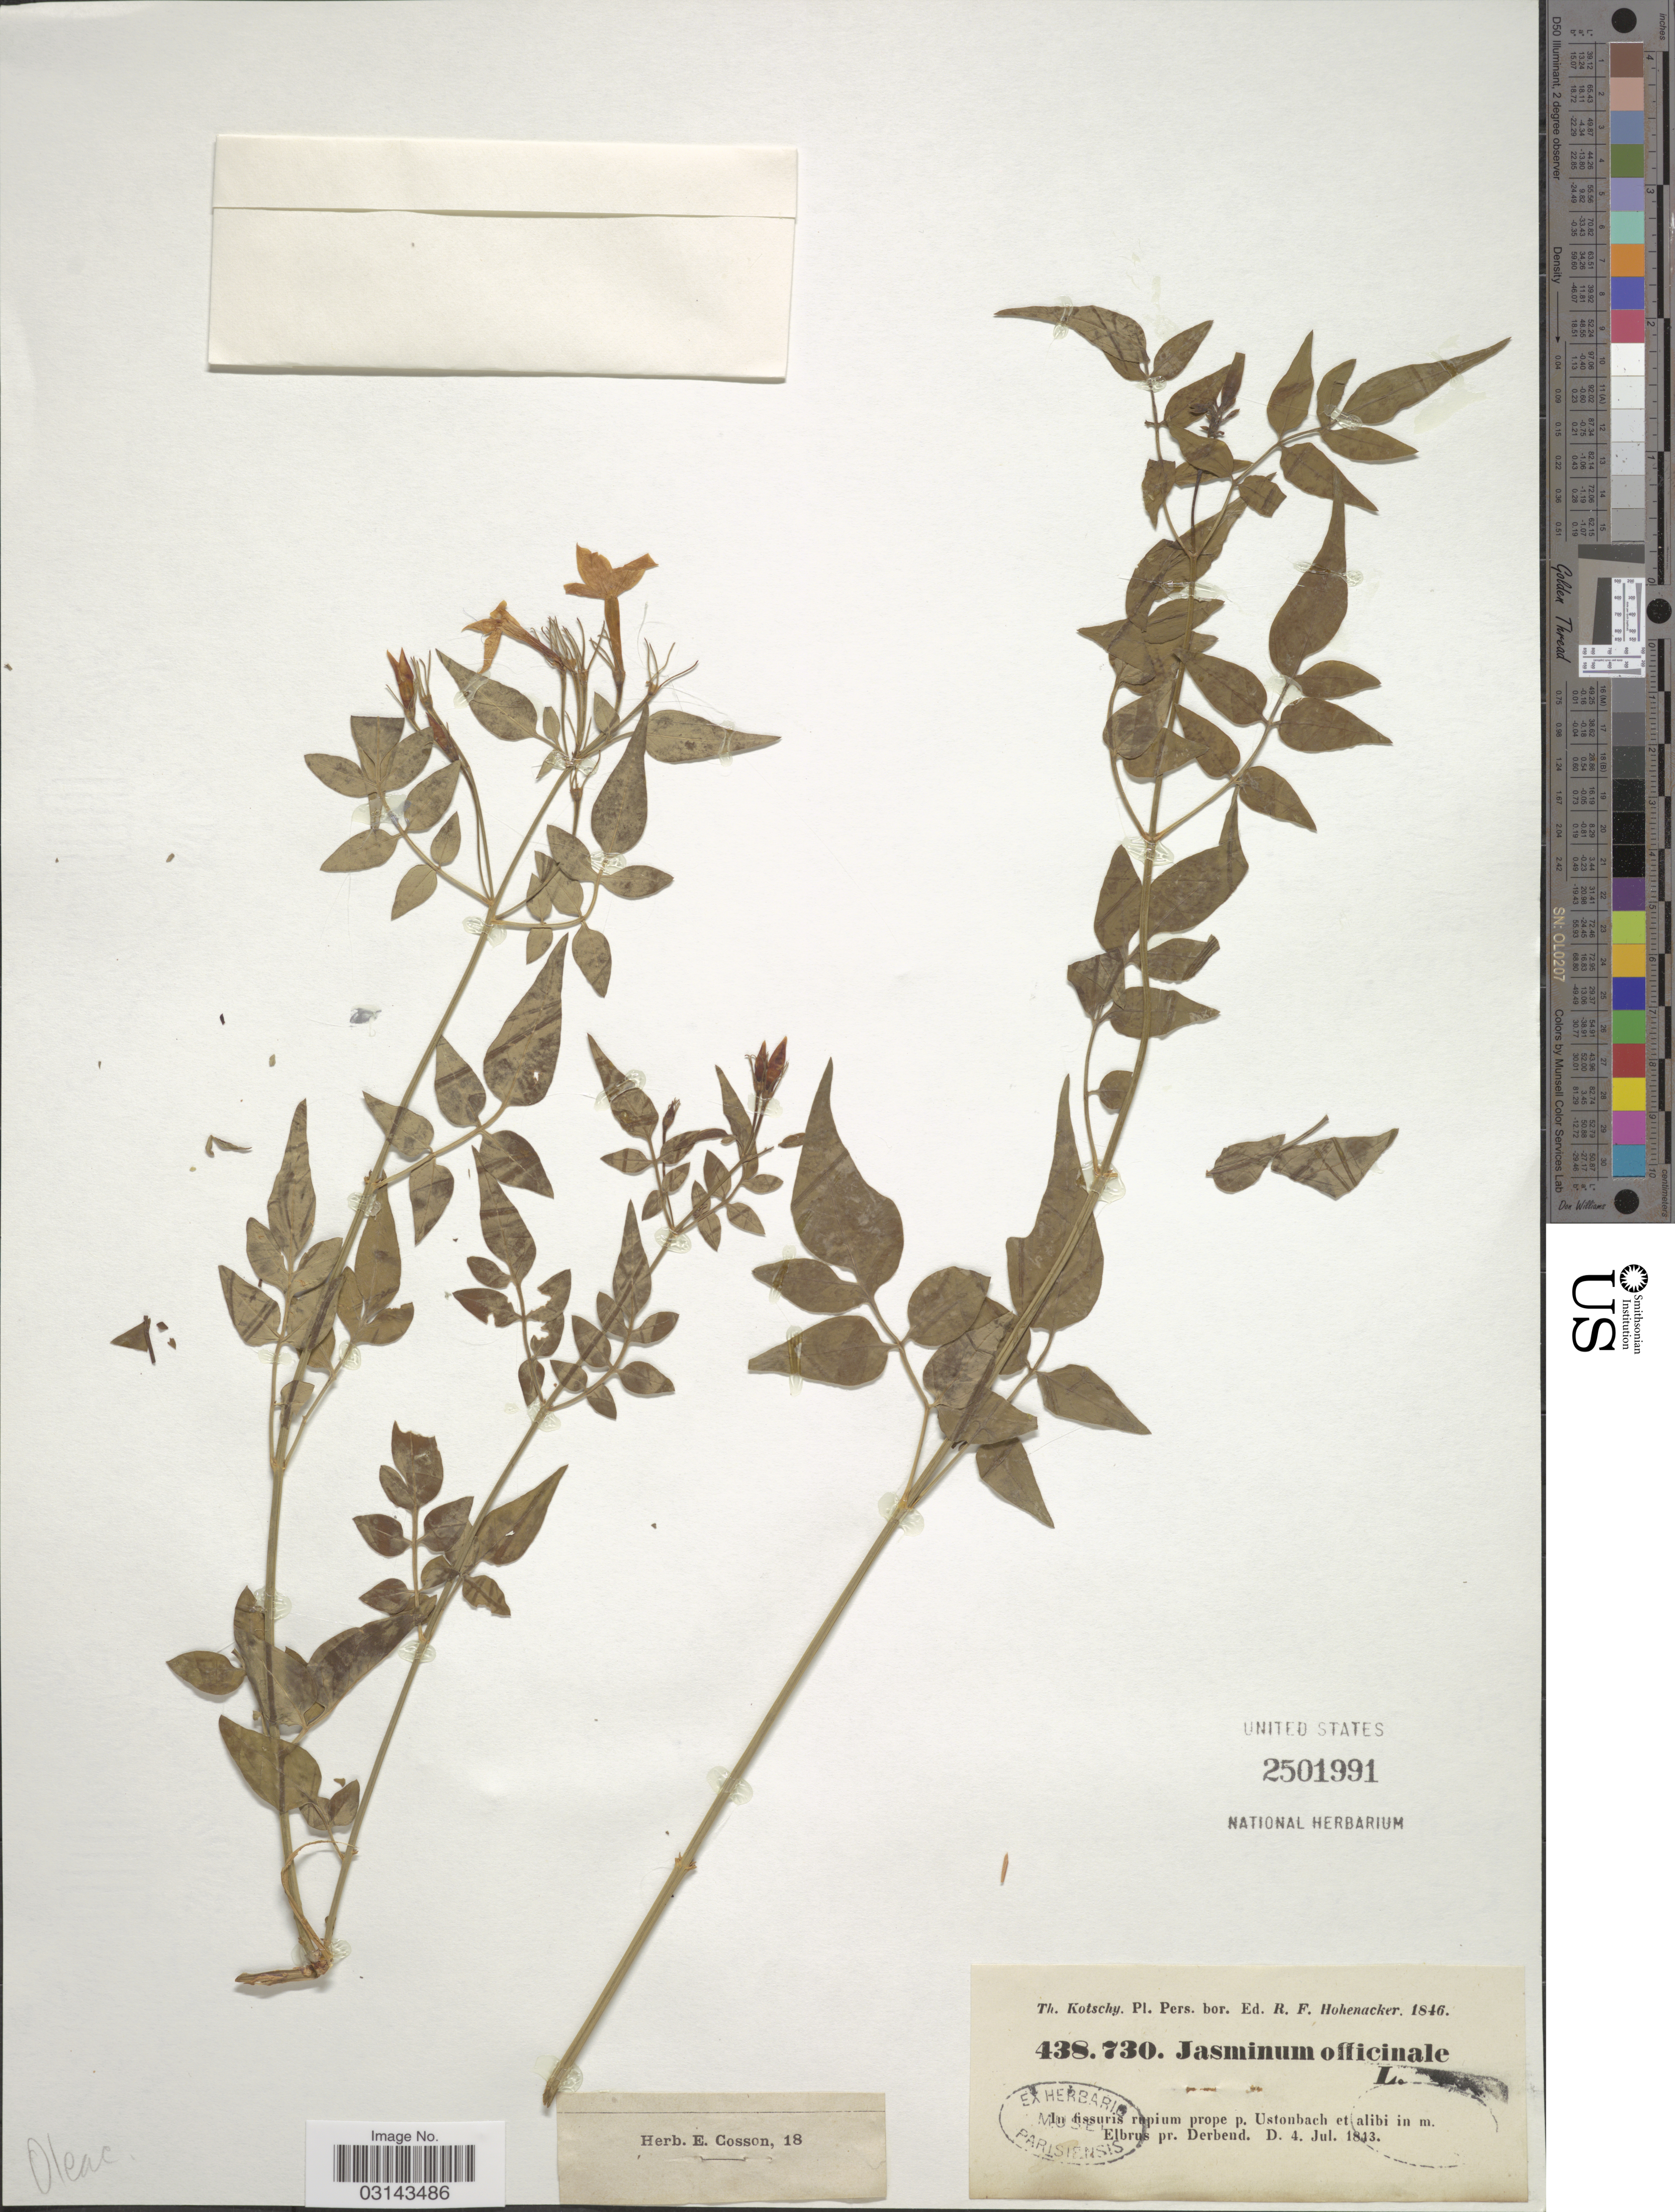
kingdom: Plantae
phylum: Tracheophyta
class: Magnoliopsida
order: Lamiales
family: Oleaceae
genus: Jasminum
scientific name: Jasminum officinale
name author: L.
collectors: K. G. Kotschy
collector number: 438.730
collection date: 1843-07-04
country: Russian Federation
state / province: Dagestan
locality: Pers. bor. In fissuris rupium prope p. Ustonbach et alibi in m. Elbrus pr. Derbend.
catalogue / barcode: US 2501991